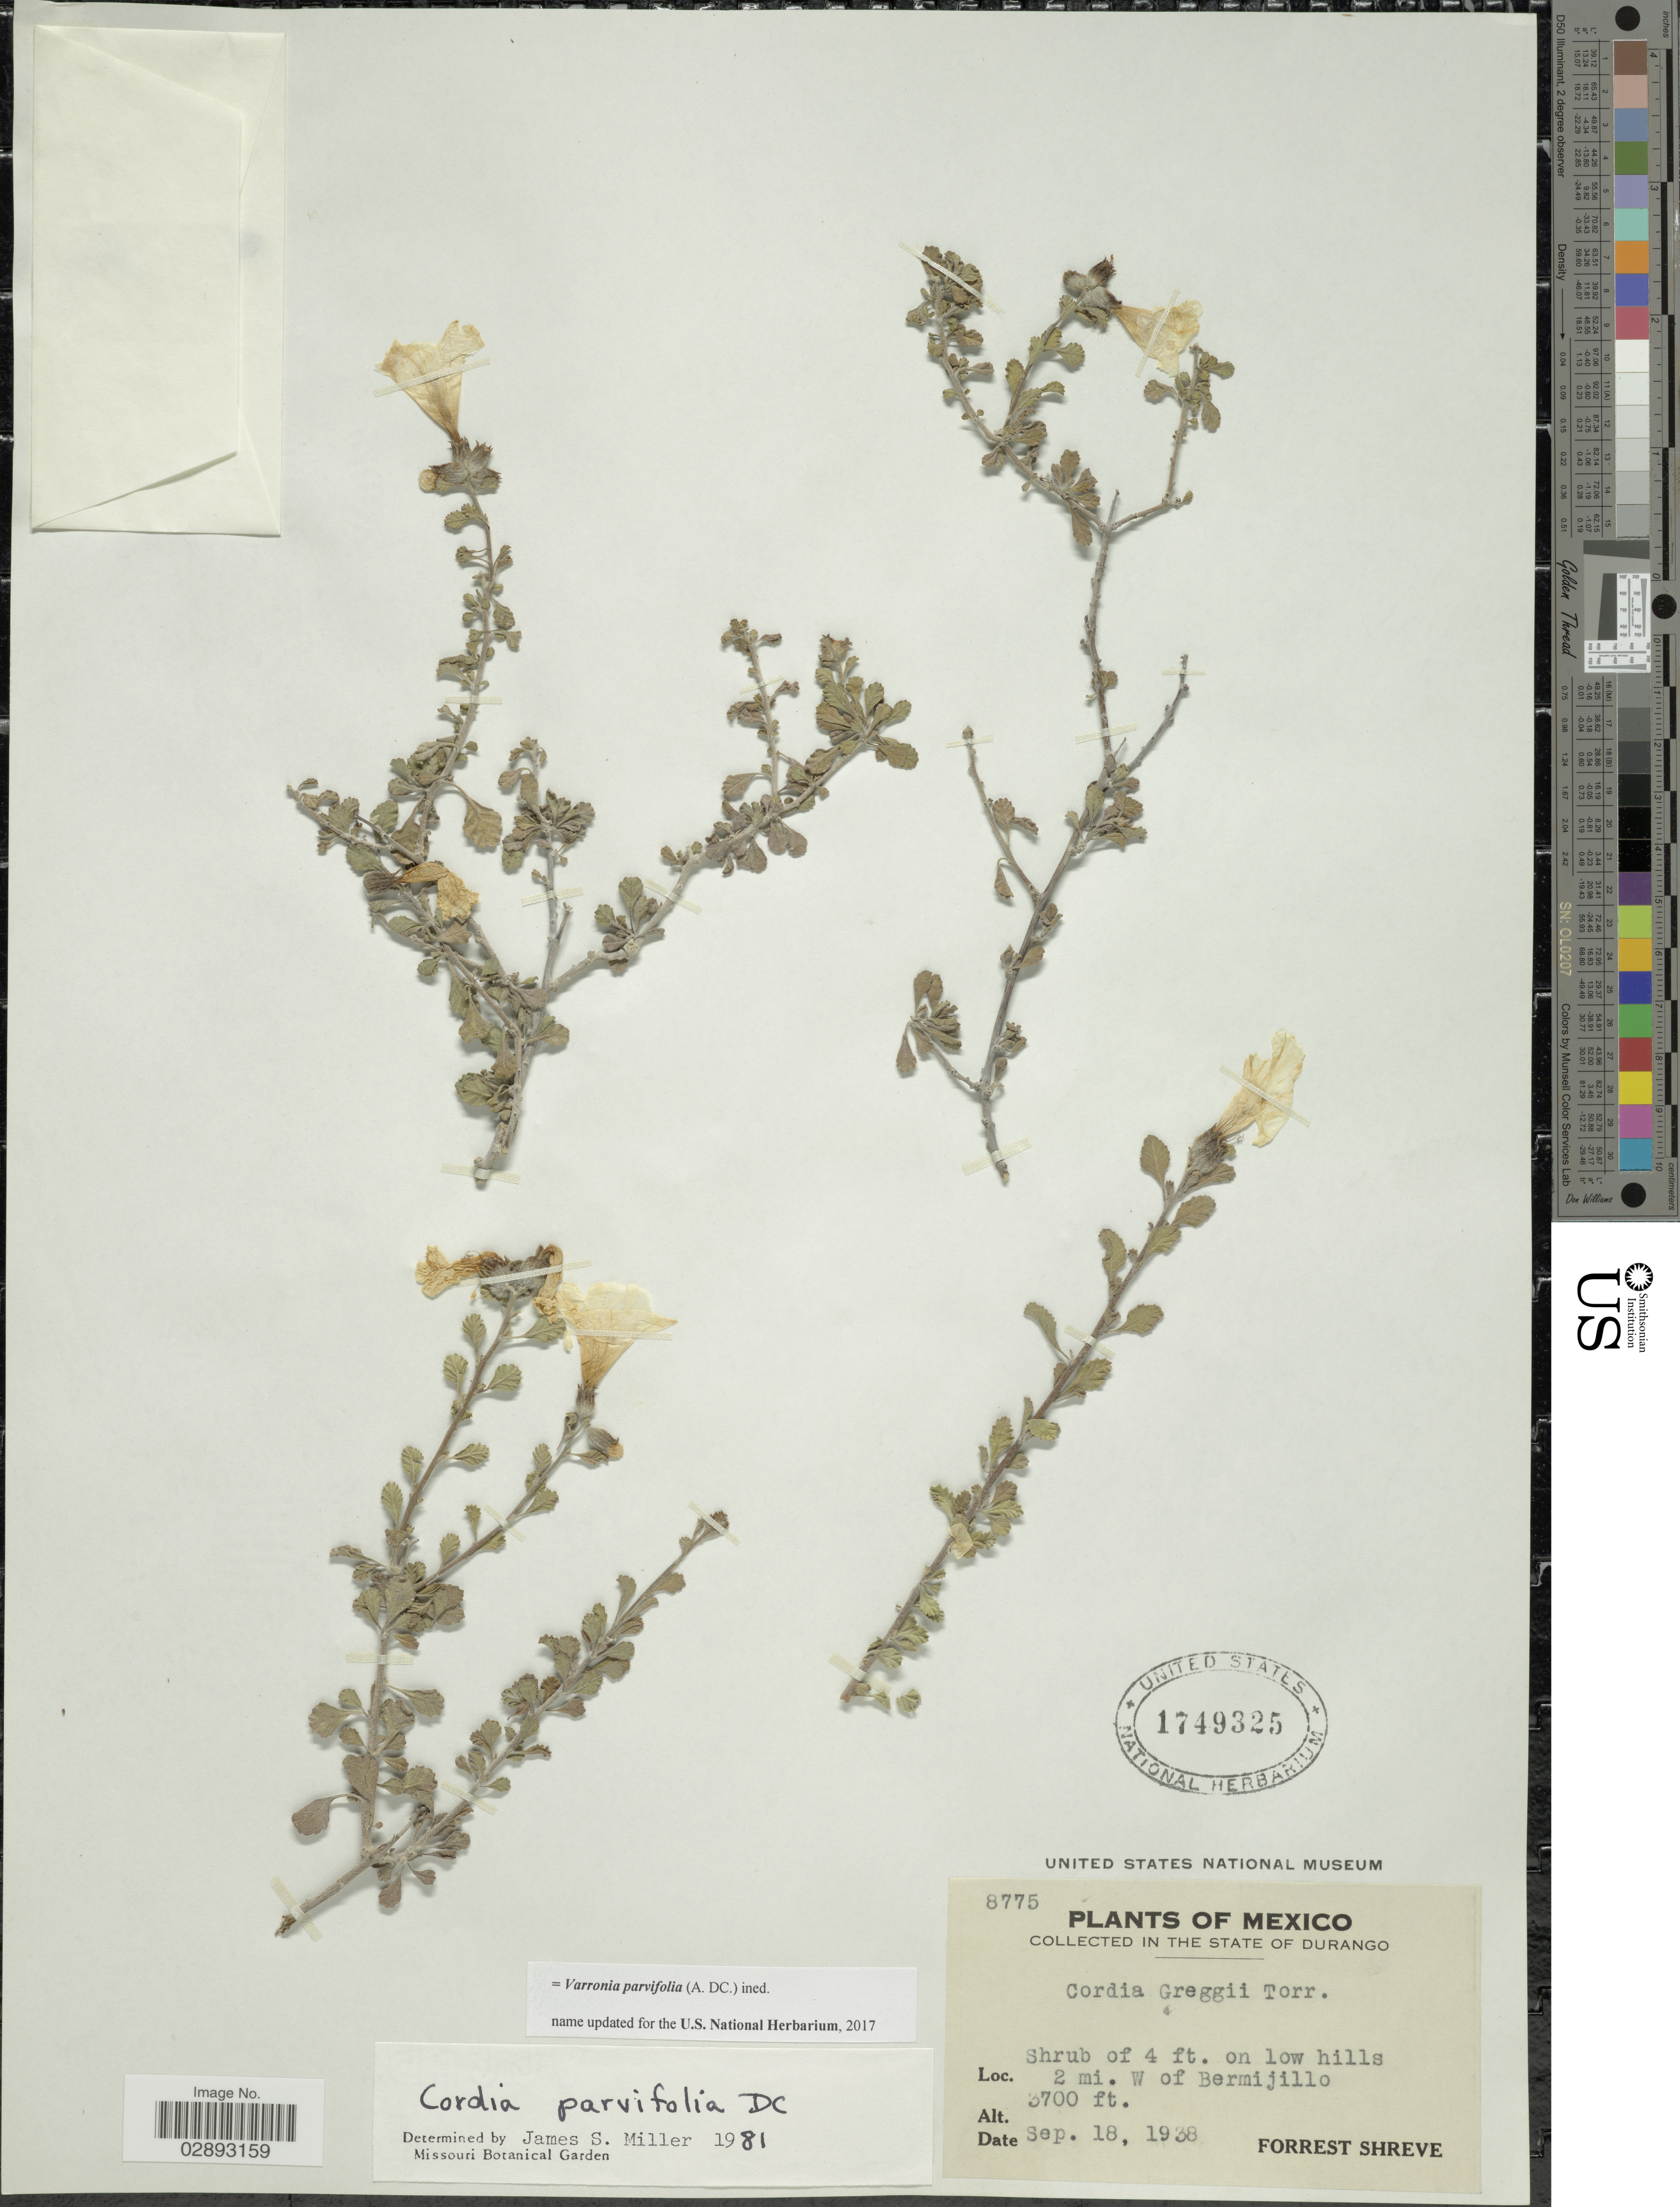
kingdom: Plantae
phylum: Tracheophyta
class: Magnoliopsida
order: Boraginales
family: Cordiaceae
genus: Varronia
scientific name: Varronia parvifolia (A. DC.) ined.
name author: (A. DC.)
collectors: F. Shreve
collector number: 8775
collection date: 1938-09-18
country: Mexico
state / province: Durango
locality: State of Durango. 2 mi. W of Bermijillo.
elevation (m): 1128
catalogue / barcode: US 1749325